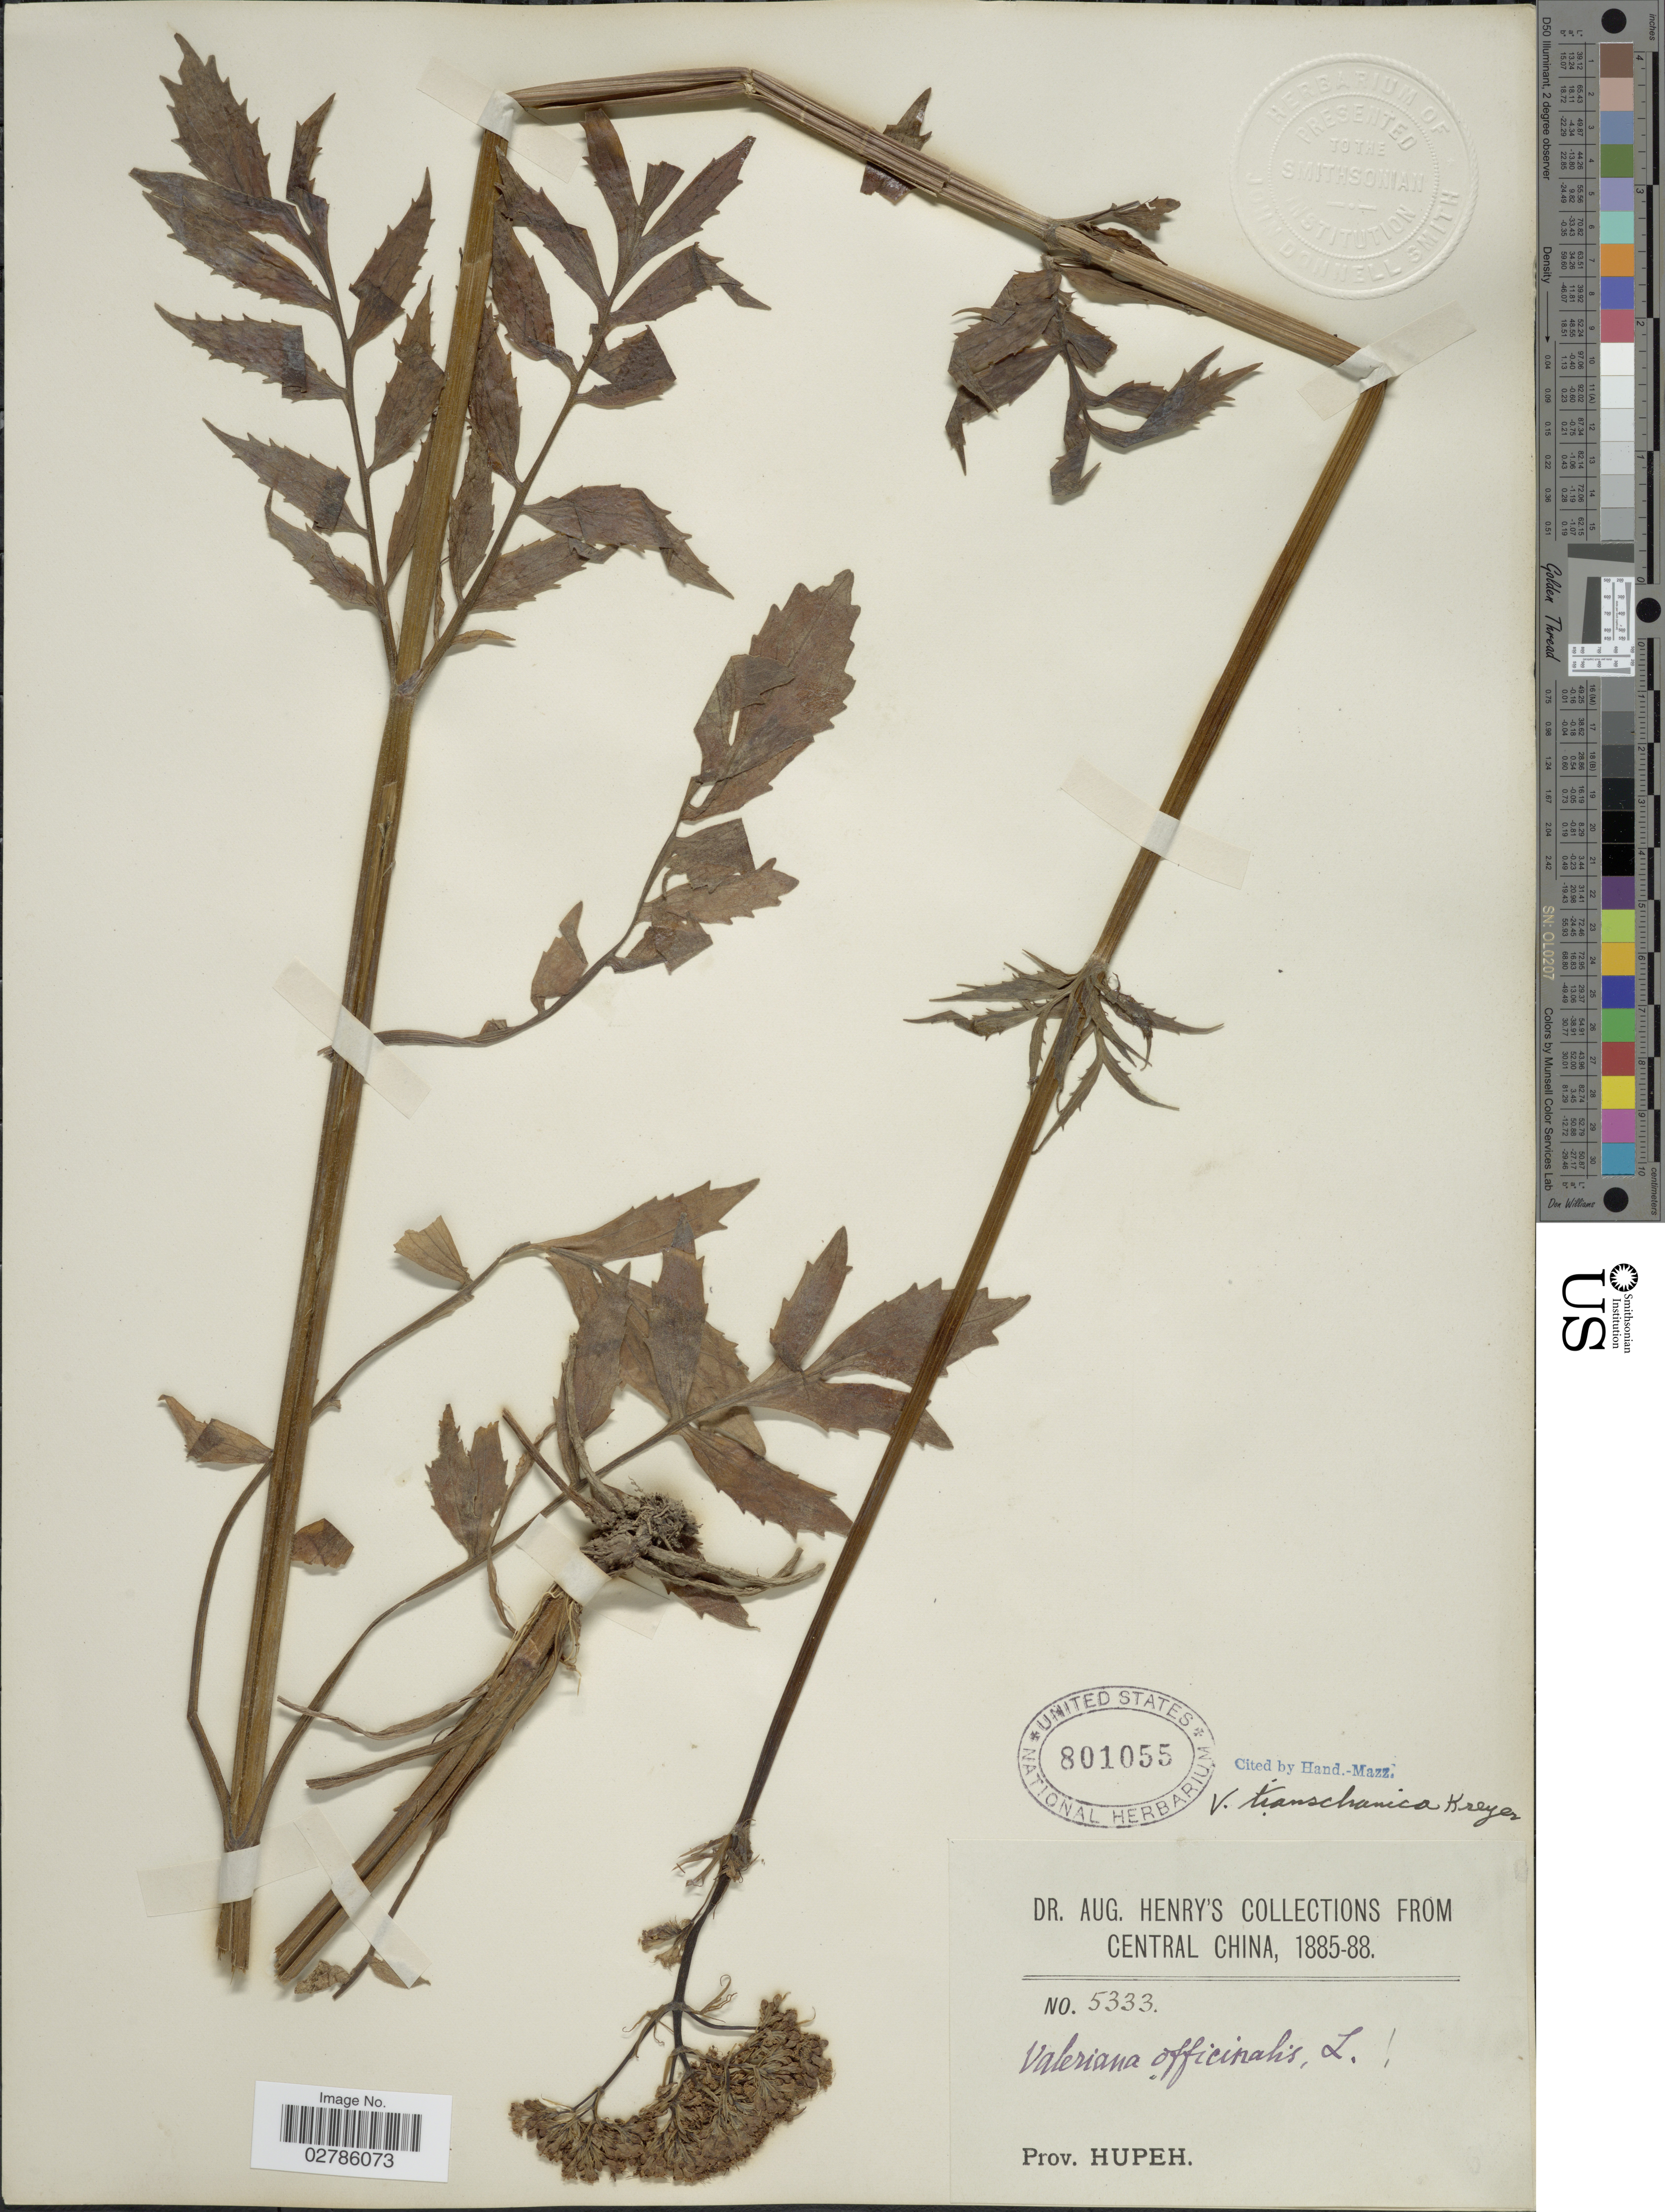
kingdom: Plantae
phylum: Tracheophyta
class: Magnoliopsida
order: Dipsacales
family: Caprifoliaceae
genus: Valeriana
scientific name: Valeriana tianschanica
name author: Kreyer ex Hand.-Mazz.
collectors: A. Henry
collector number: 5333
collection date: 1885/1888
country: China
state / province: Hubei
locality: Central China. Prov. Hupeh.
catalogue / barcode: US 801055